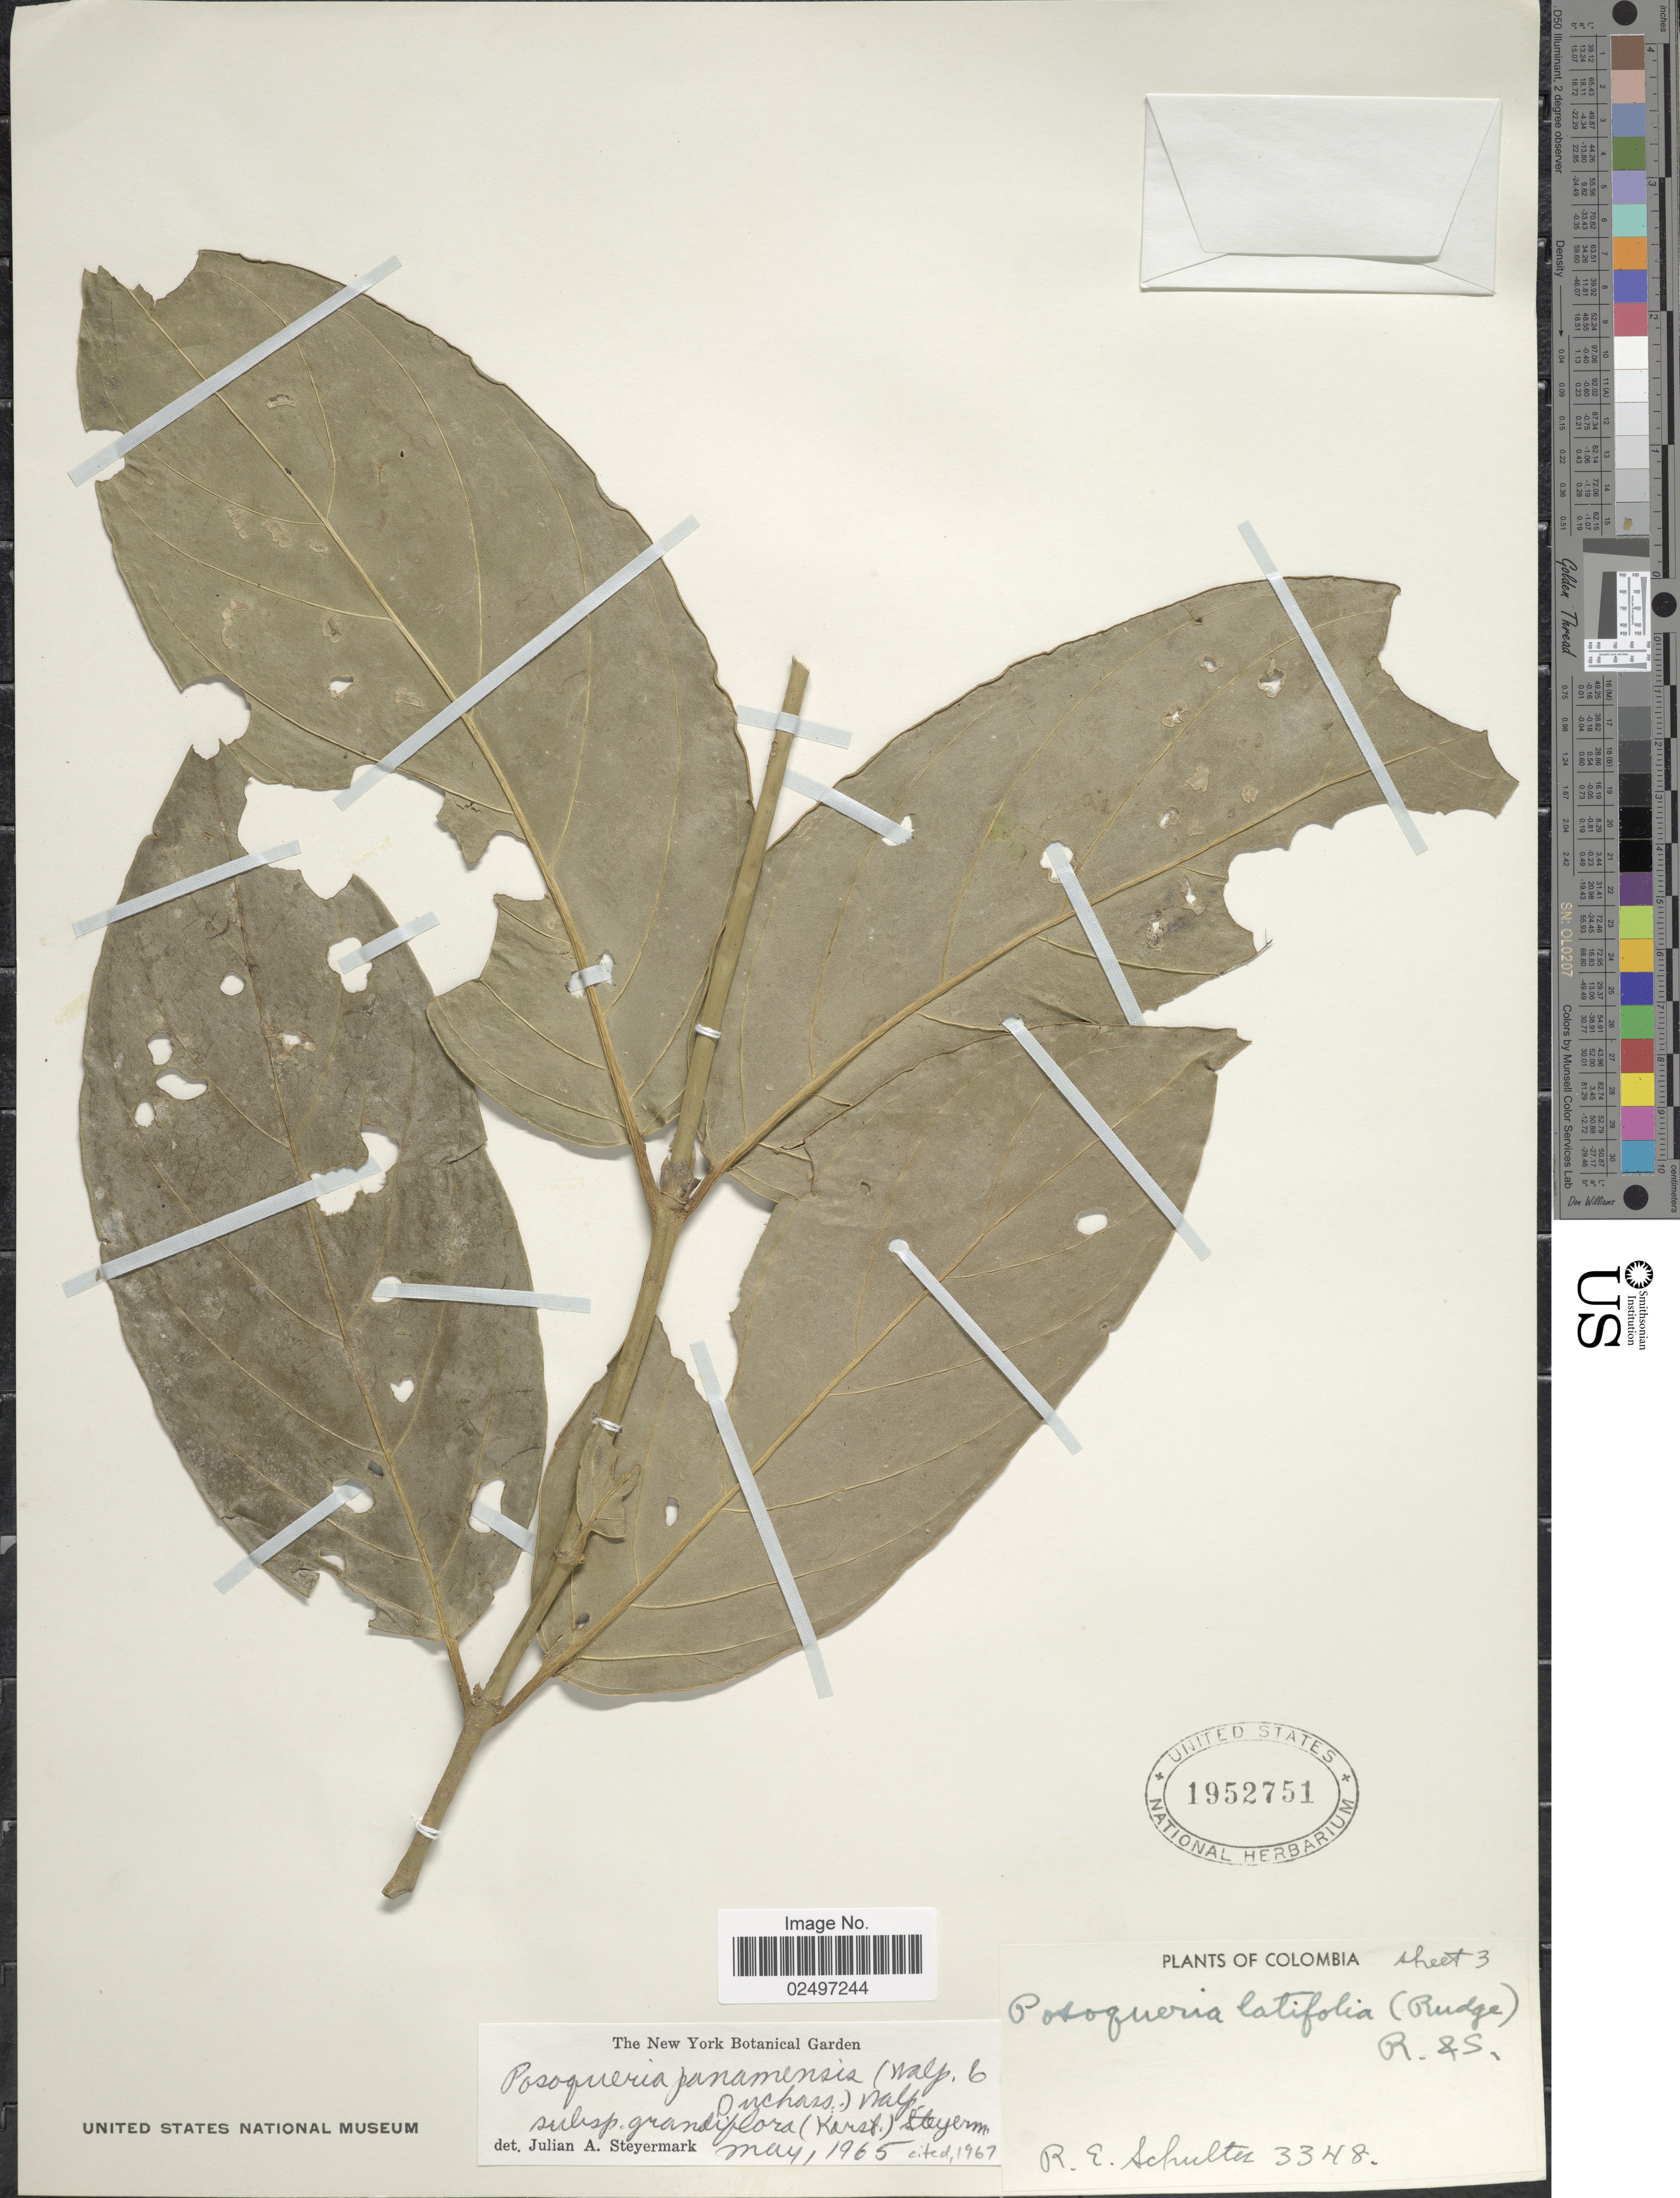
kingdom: Plantae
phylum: Tracheophyta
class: Magnoliopsida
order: Gentianales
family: Rubiaceae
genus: Posoqueria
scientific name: Posoqueria panamensis subsp. grandiflora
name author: (H. Karst.) Steyerm.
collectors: R. E. Schultes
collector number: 3348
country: Colombia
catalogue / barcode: US 1952751